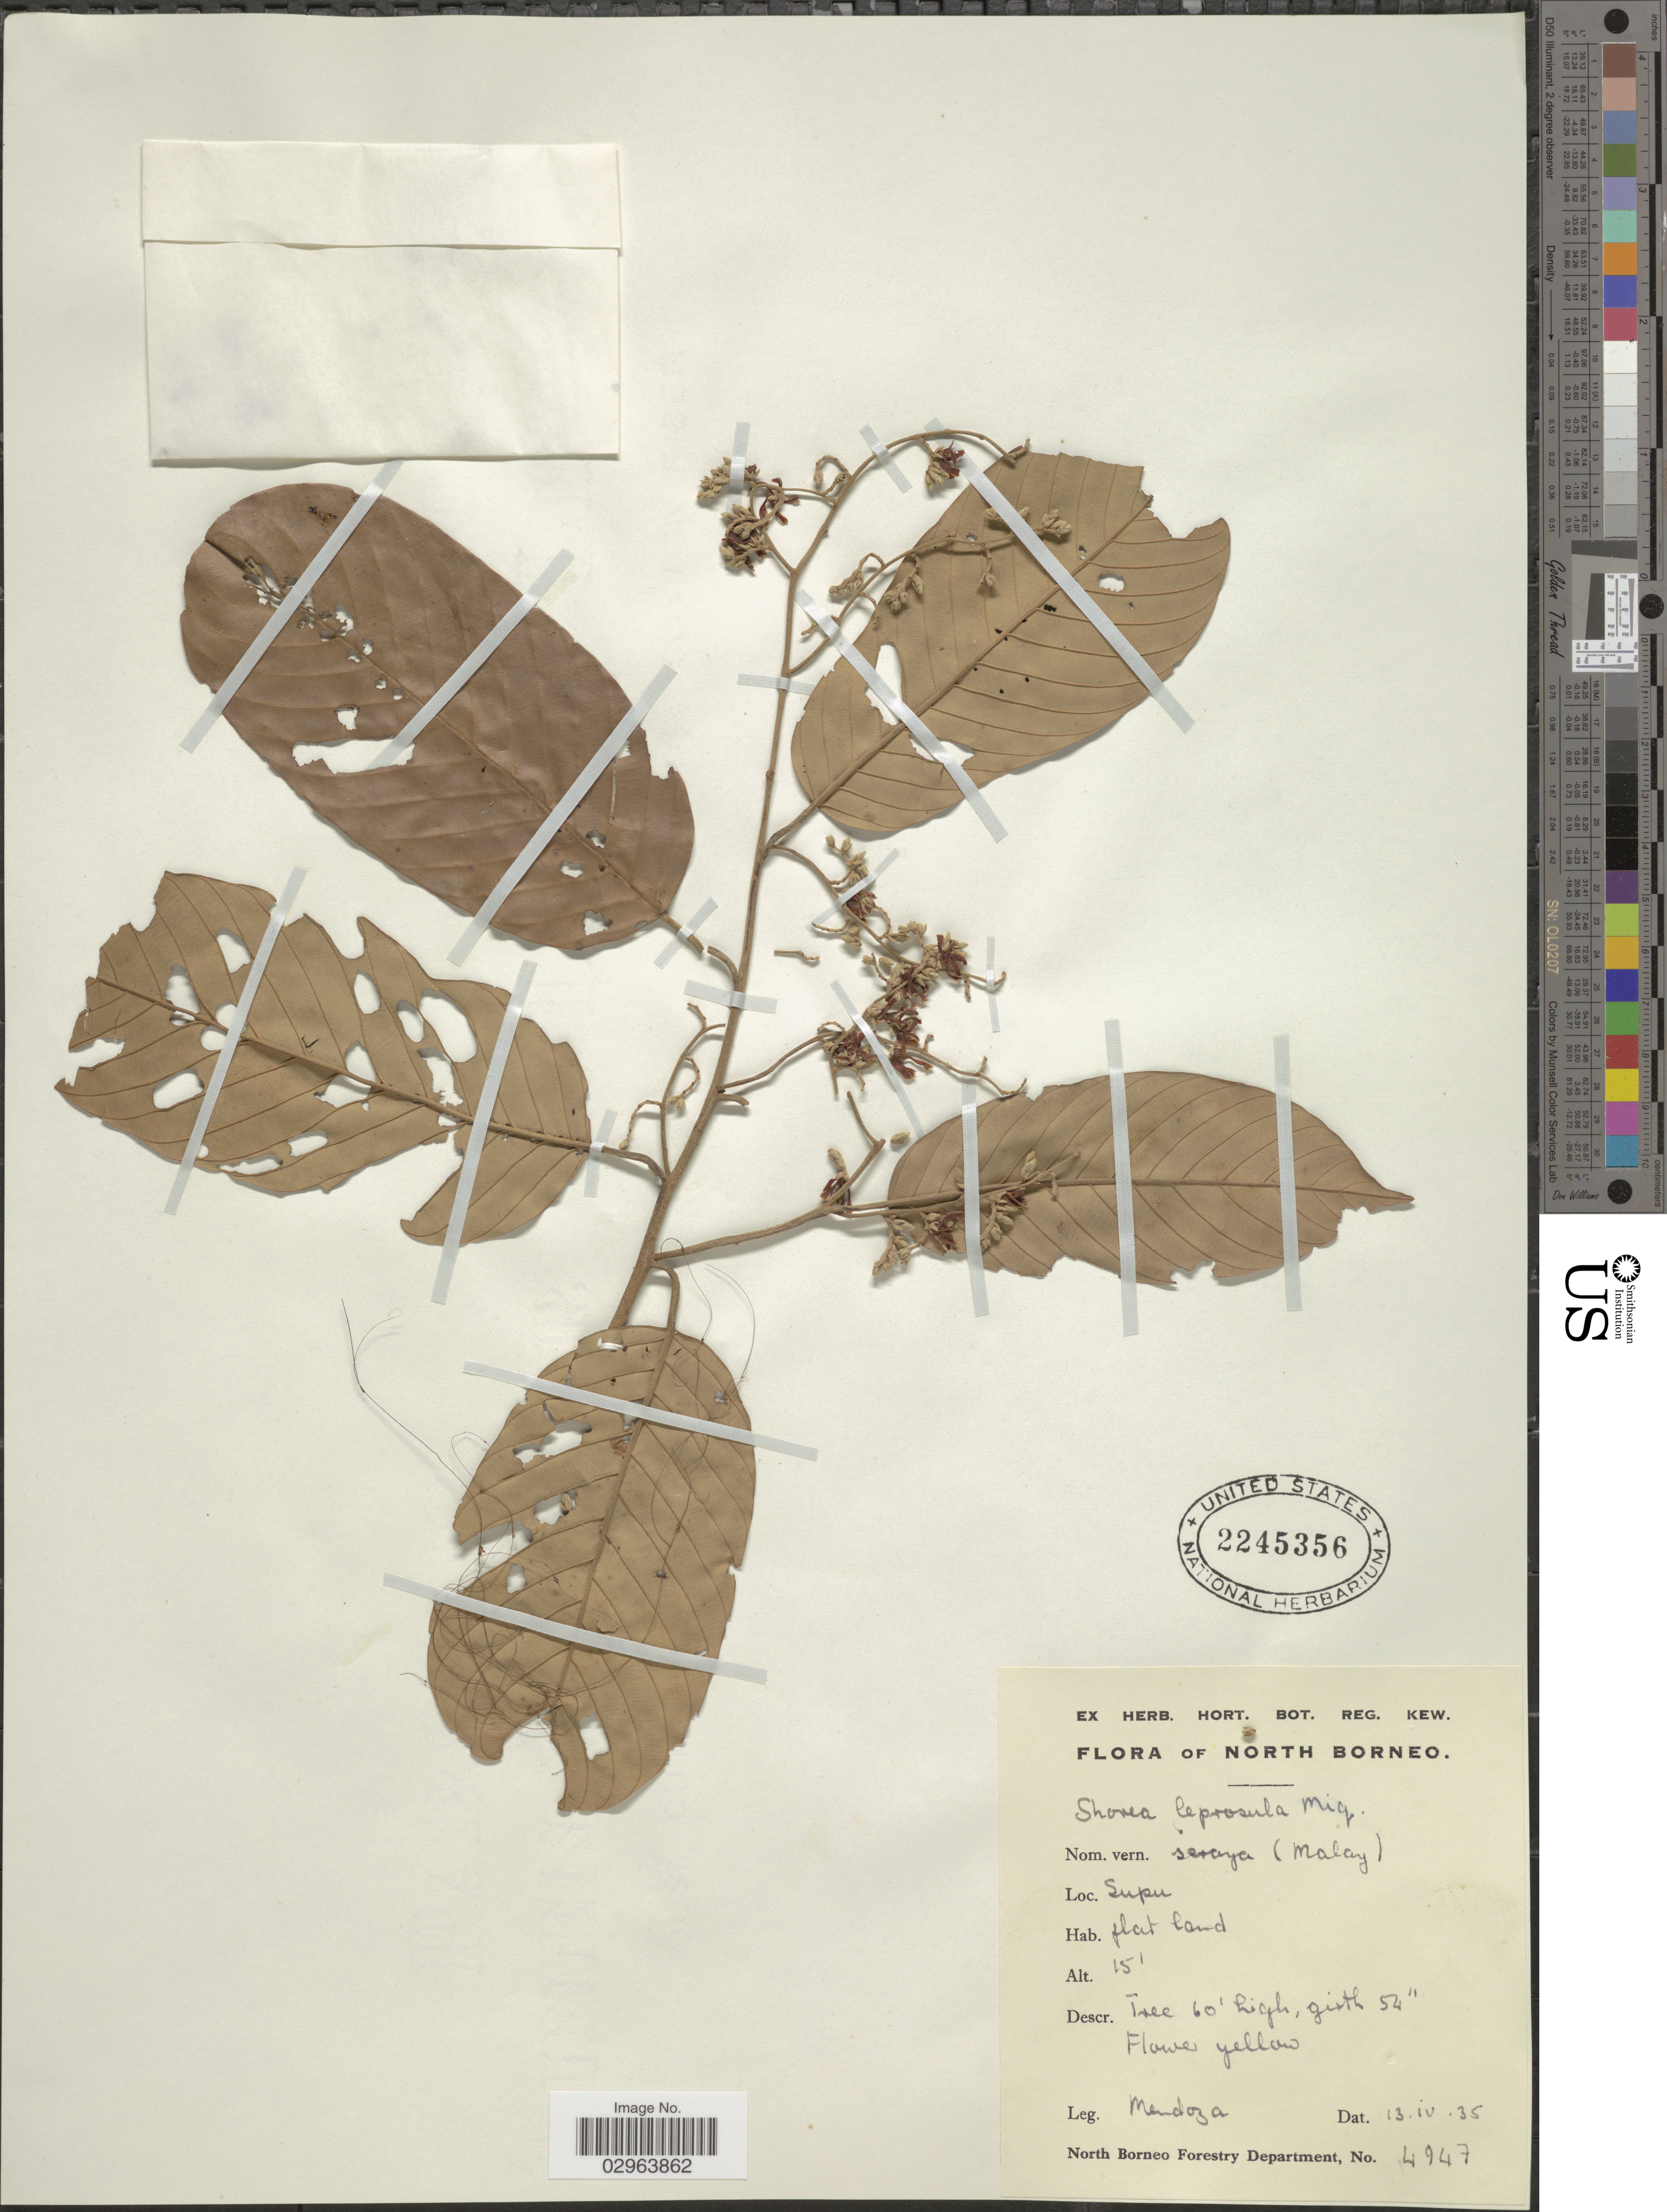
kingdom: Plantae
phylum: Tracheophyta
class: Magnoliopsida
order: Malvales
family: Dipterocarpaceae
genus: Rubroshorea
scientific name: Rubroshorea leprosula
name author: (Miq.) P.S. Ashton & J. Heck.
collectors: -. Mendoza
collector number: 4947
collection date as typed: Transcribed d/m/y: 13/4/35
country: Malaysia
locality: North Borneo, Supu.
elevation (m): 5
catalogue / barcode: US 2245356